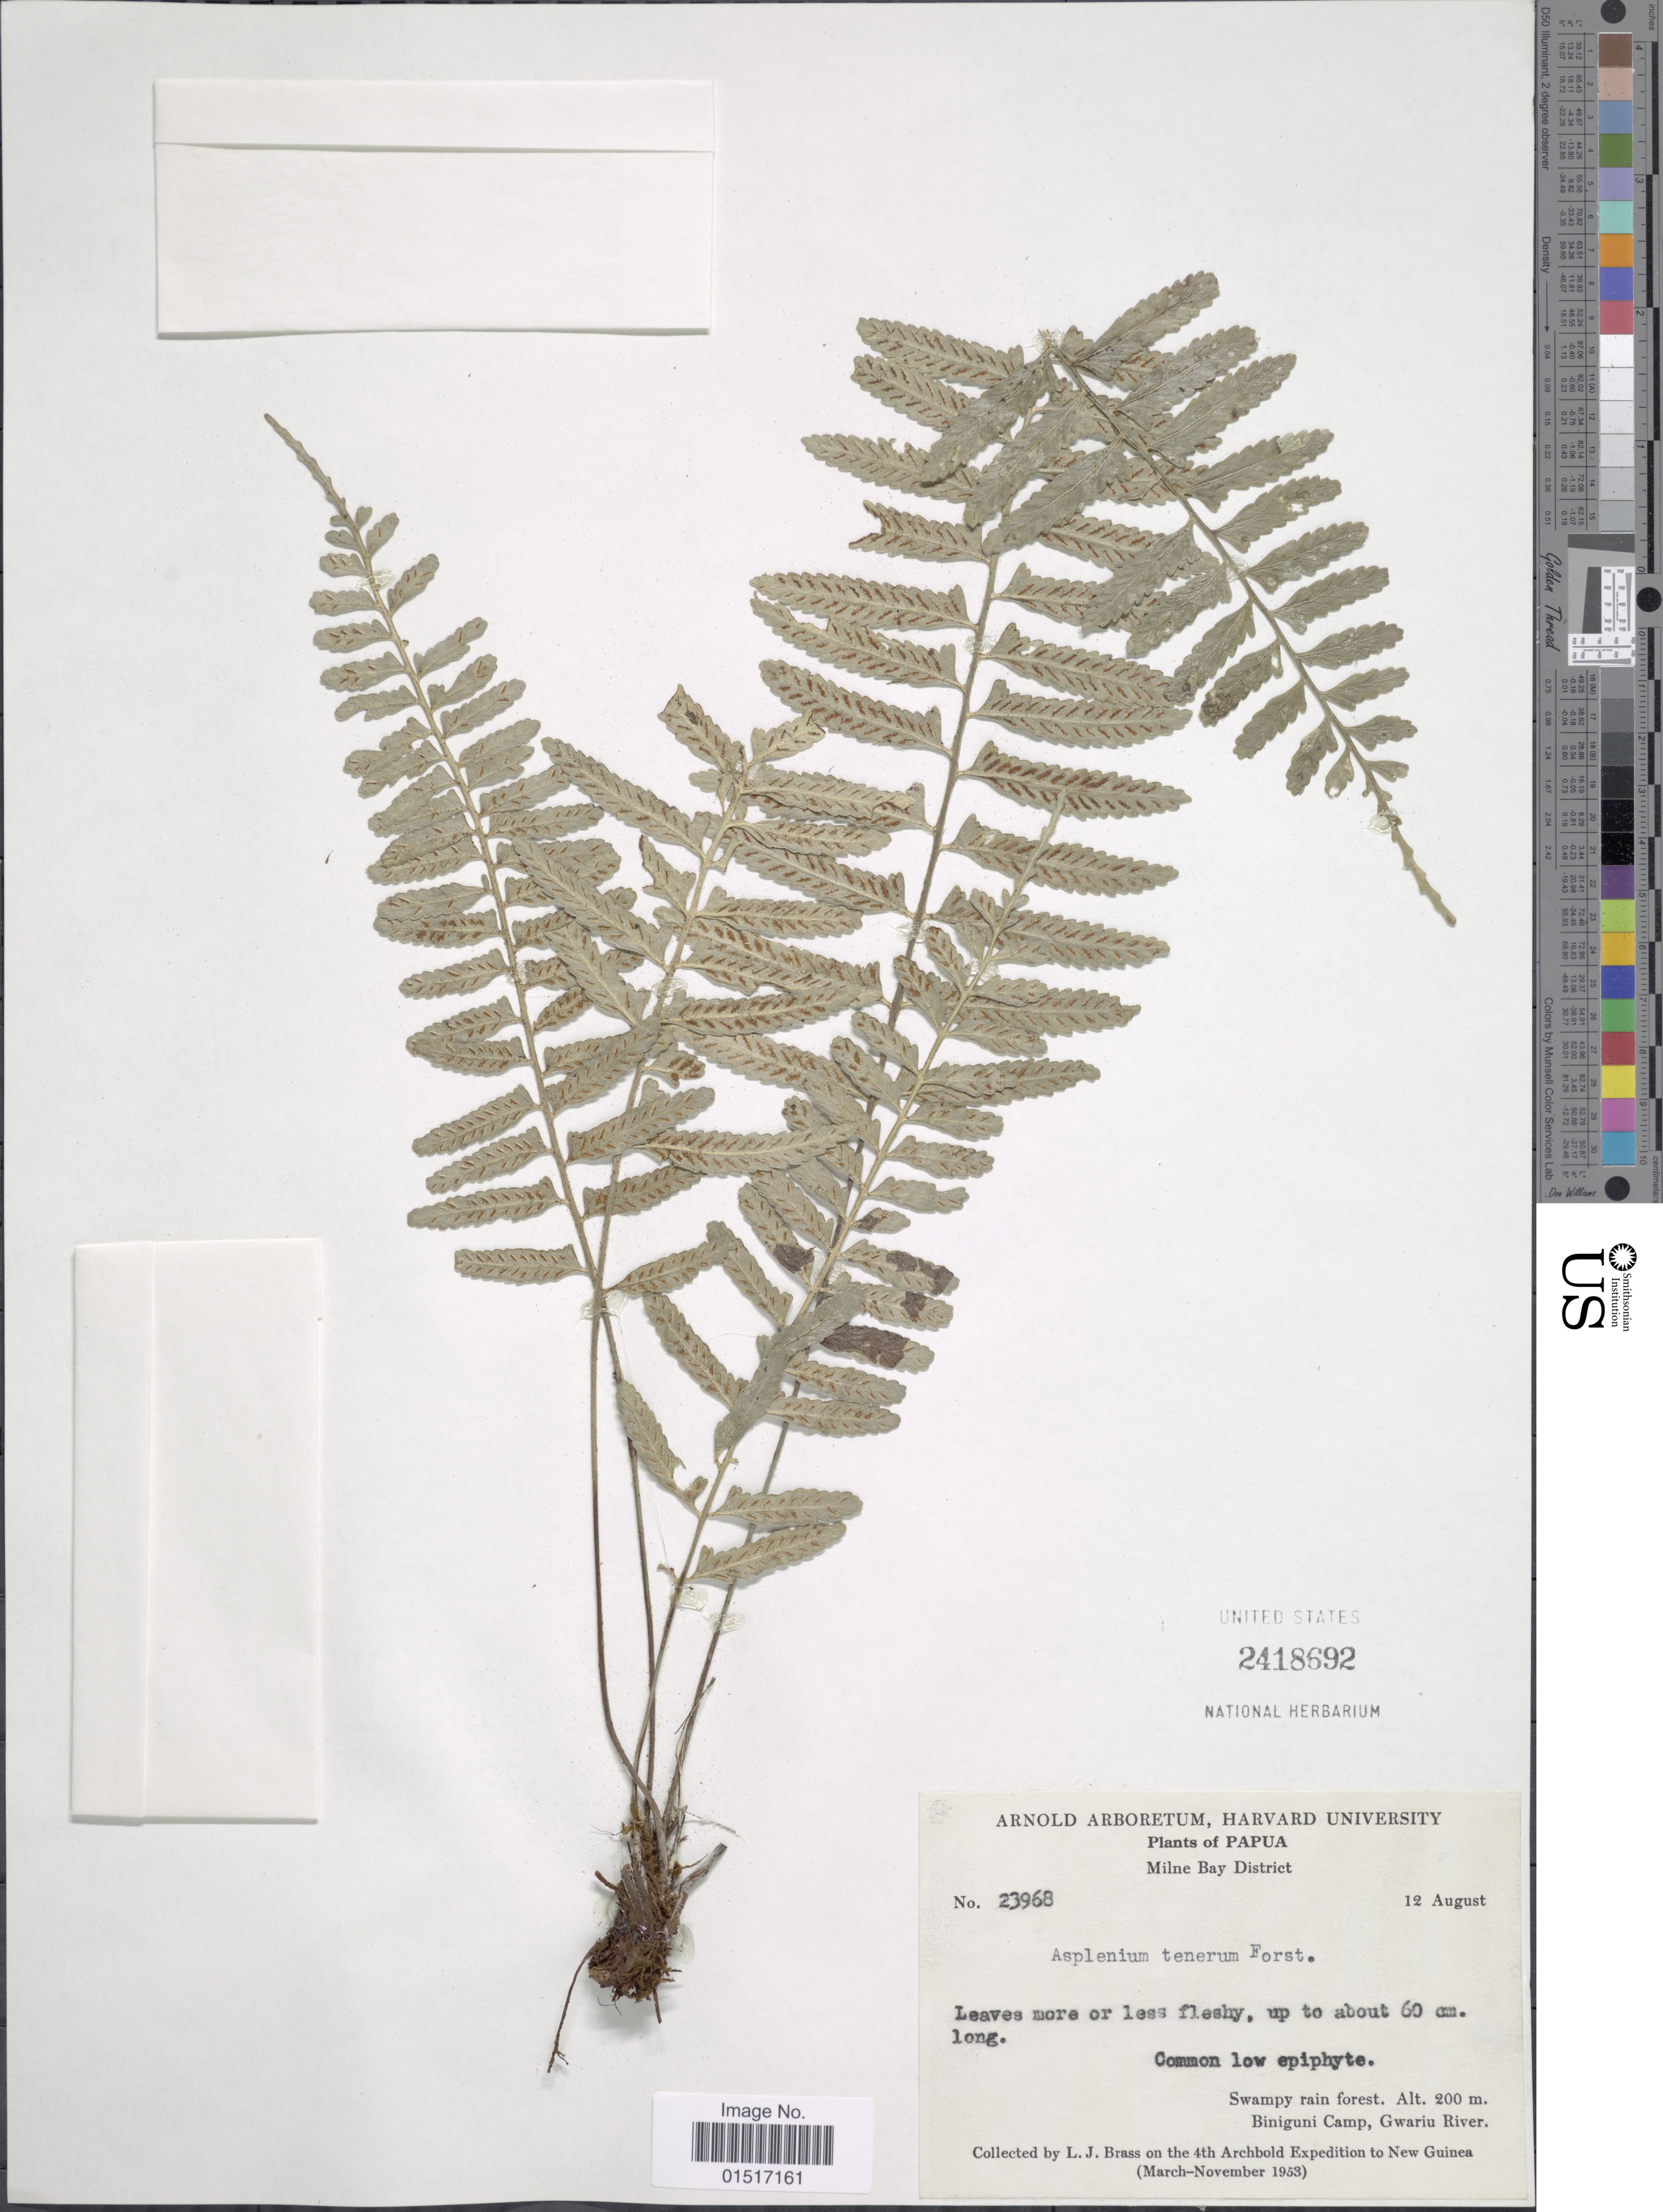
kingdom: Plantae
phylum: Tracheophyta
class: Polypodiopsida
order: Polypodiales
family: Aspleniaceae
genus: Asplenium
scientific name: Asplenium tenerum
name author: G. Forst.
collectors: L. J. Brass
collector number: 23968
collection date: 1953-08-12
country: Papua New Guinea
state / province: Milne Bay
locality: Papua. Biniguni Camp, Gwariu River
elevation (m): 200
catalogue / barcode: US 2418692